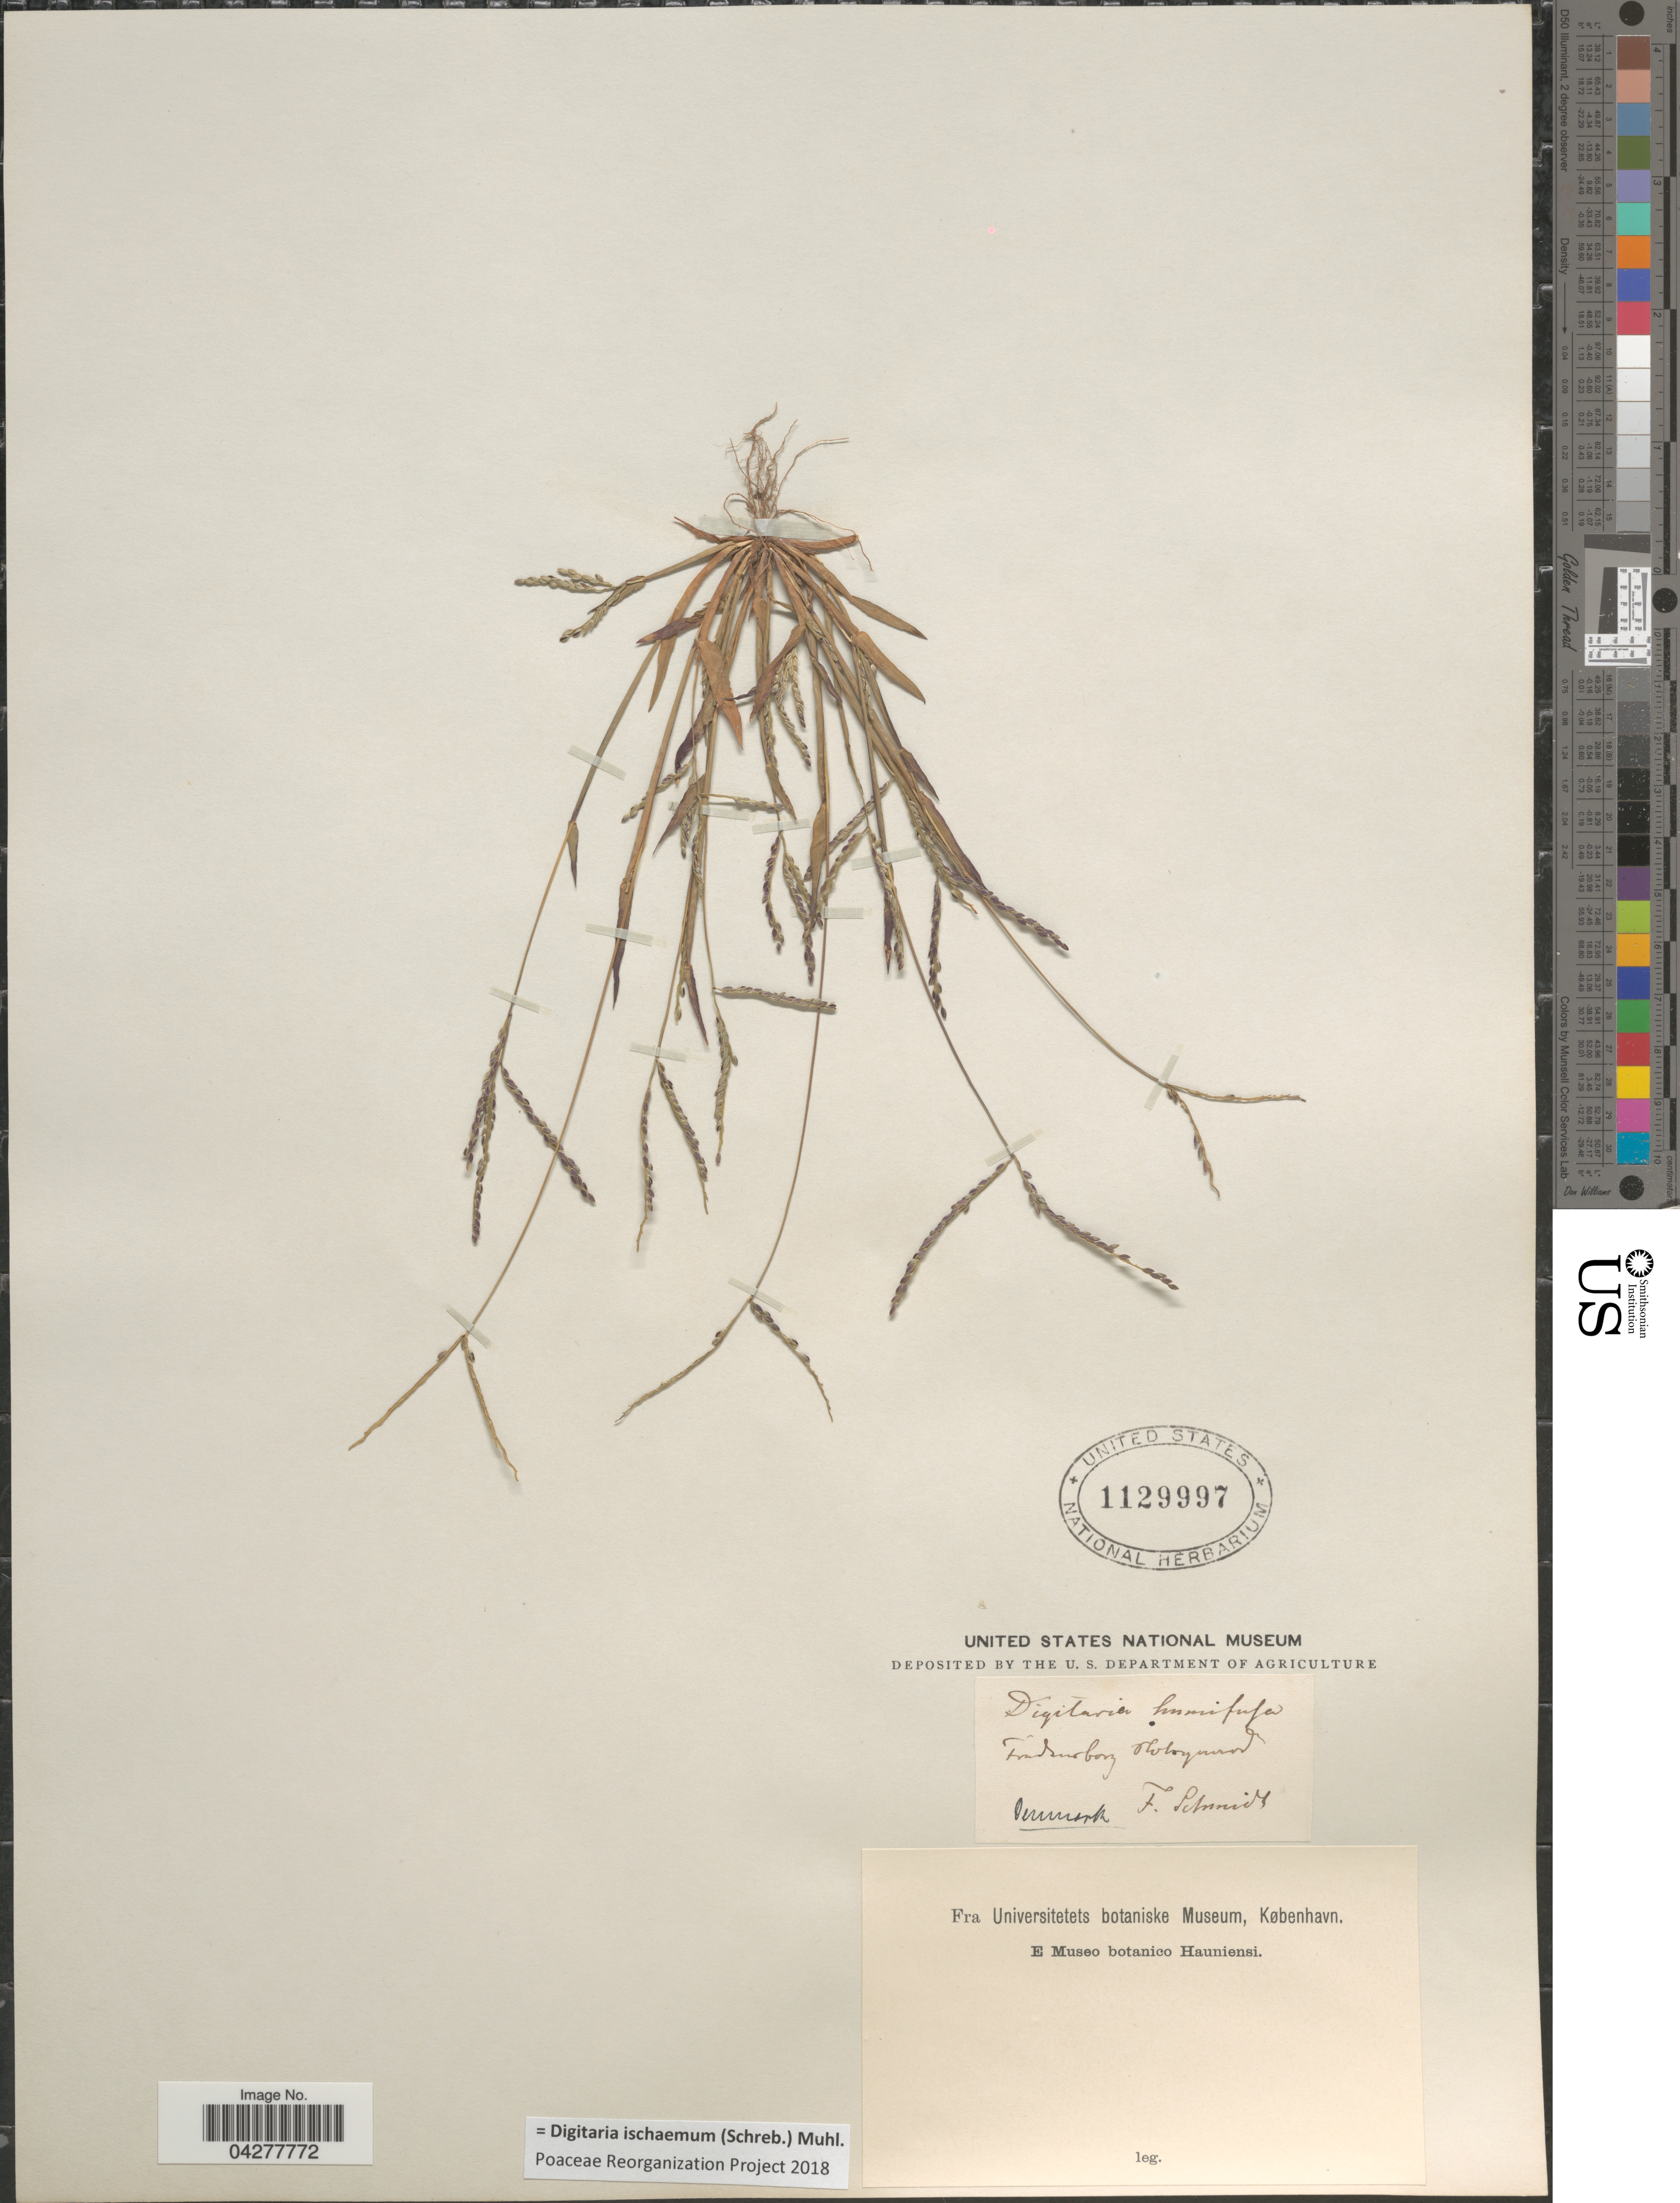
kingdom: Plantae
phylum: Tracheophyta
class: Liliopsida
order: Poales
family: Poaceae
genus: Digitaria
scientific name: Digitaria ischaemum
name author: (Schreber) Schreber ex Muhl.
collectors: F. Schmidt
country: Denmark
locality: Fredensborg Hoburgund. [interpreted]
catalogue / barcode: US 1129997